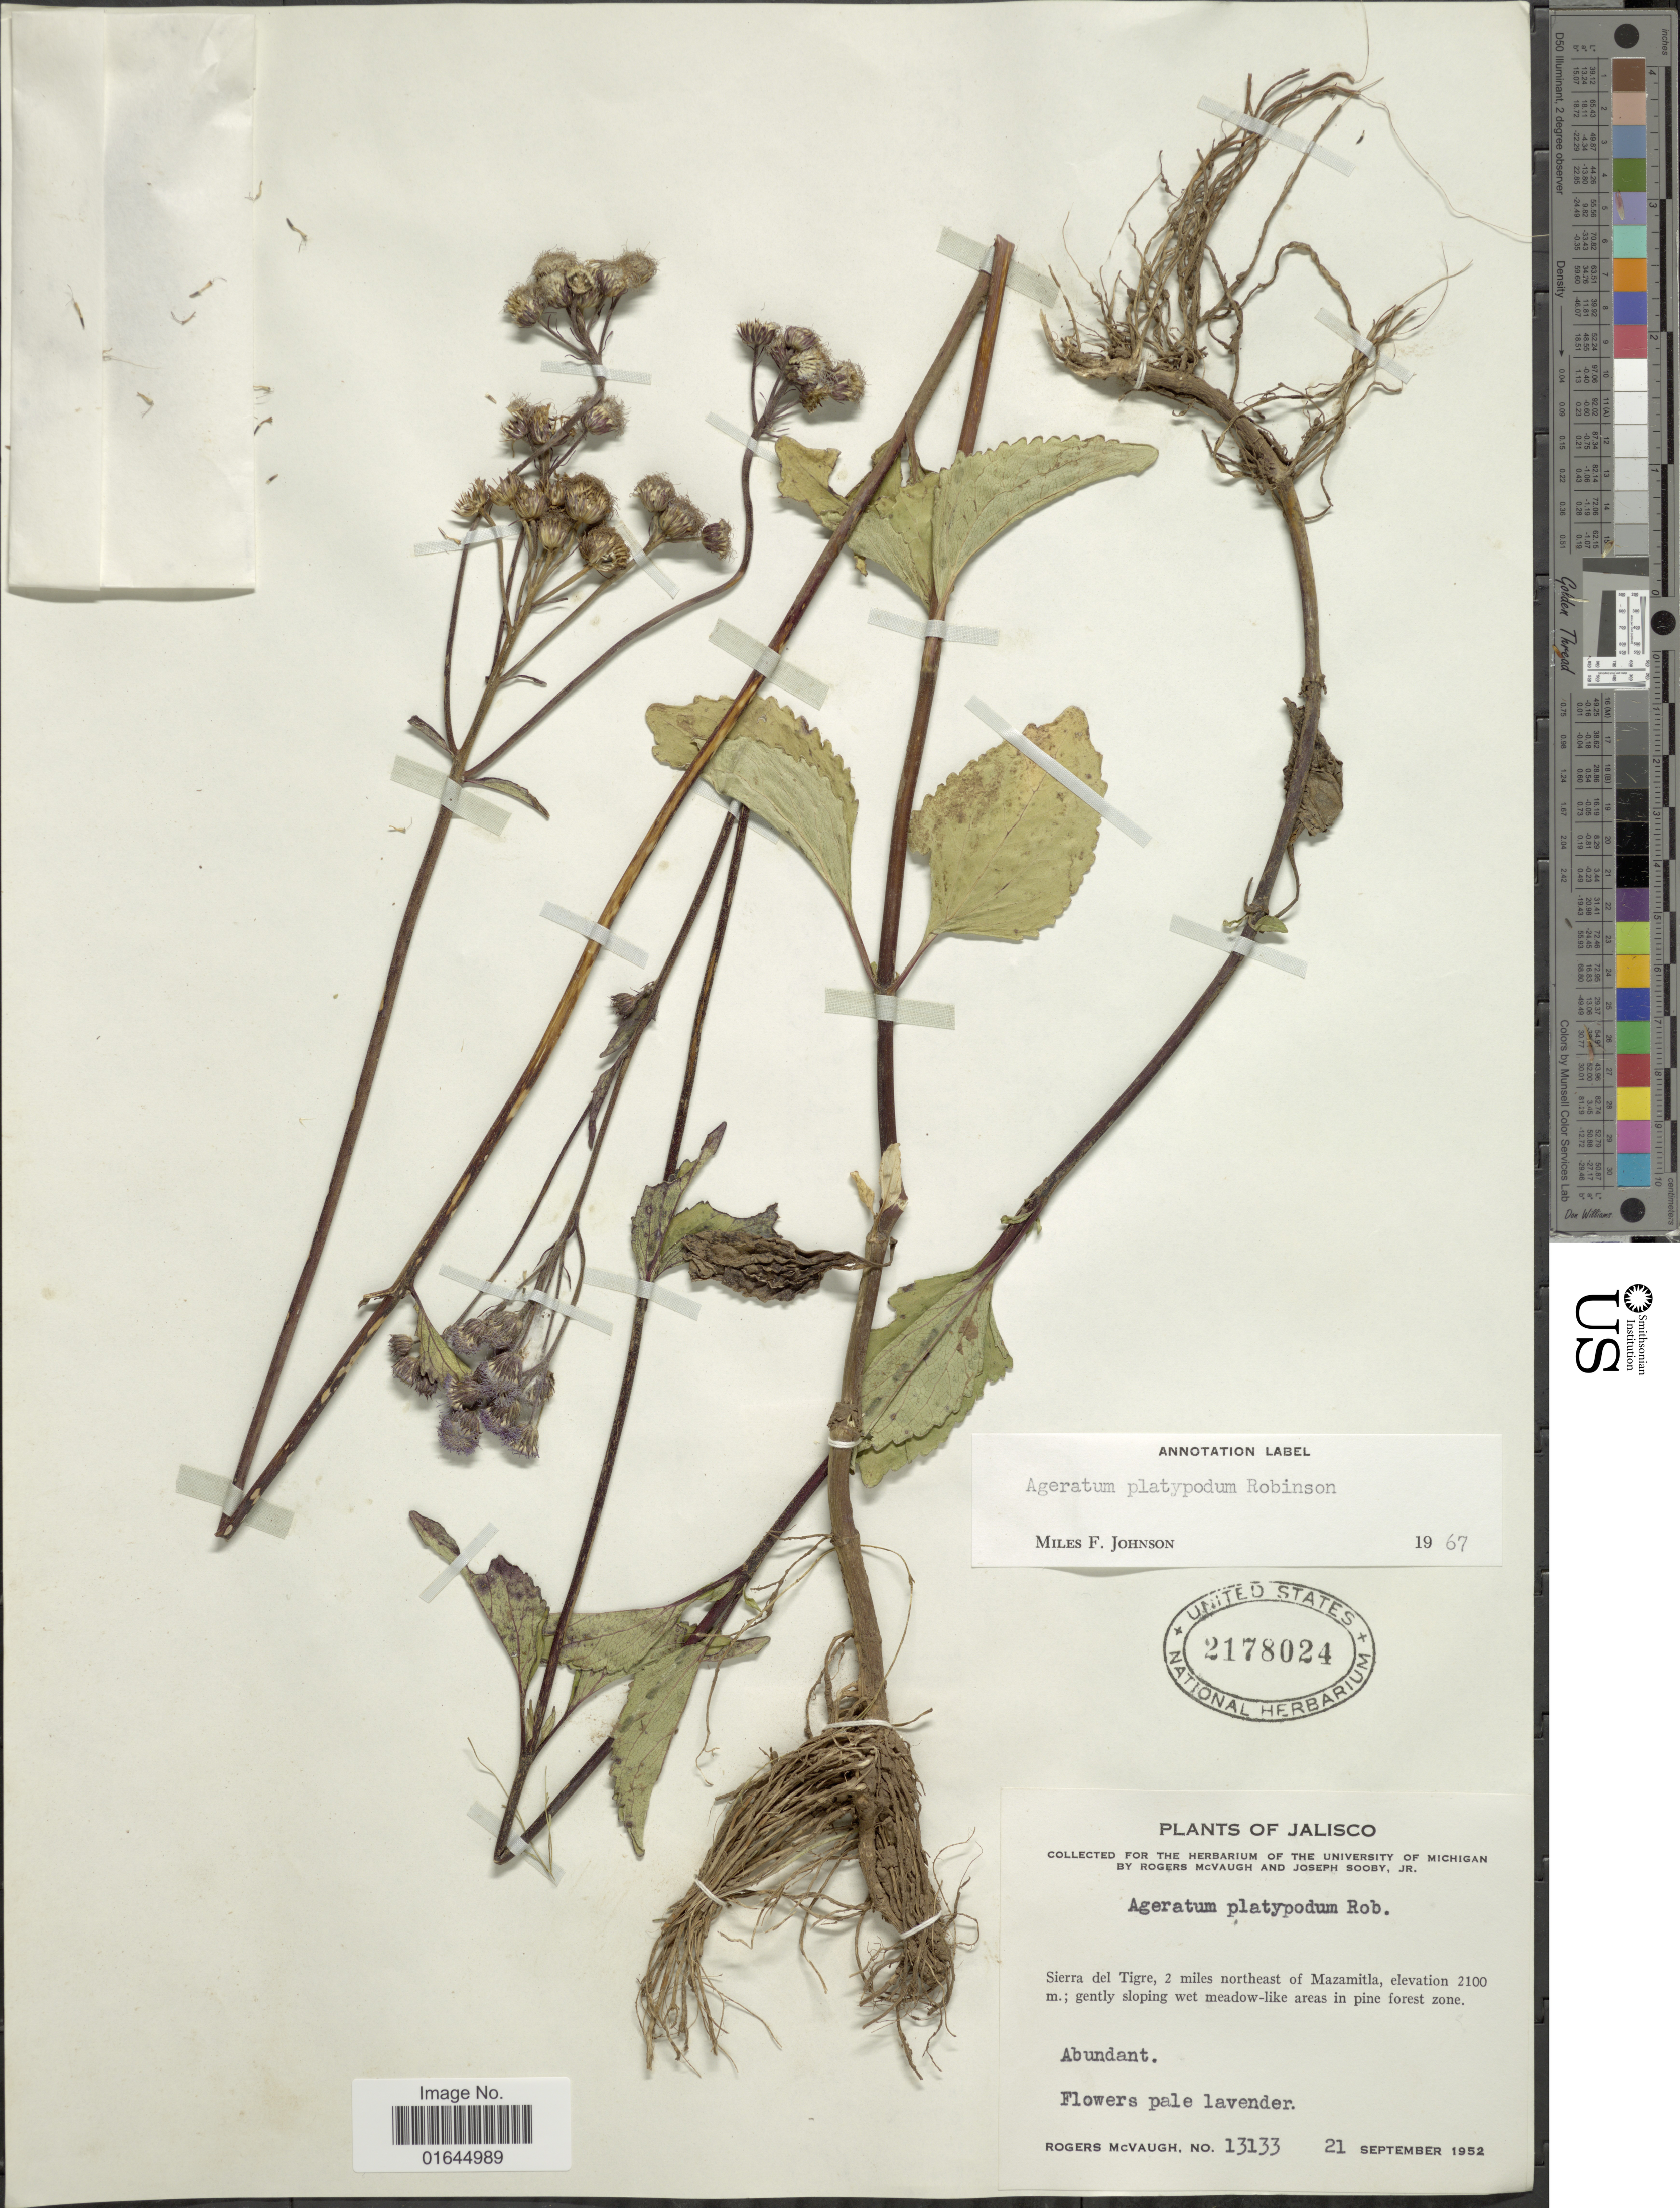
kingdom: Plantae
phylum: Tracheophyta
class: Magnoliopsida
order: Asterales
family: Asteraceae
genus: Ageratum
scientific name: Ageratum platypodum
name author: B.L. Rob.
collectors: R. McVaugh & J. Sooby Jr.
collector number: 13133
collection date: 1952-09-21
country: Mexico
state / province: Jalisco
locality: Sierra del Tigre, 2 miles northeast of Mazamitla.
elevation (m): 2100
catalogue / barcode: US 2178024